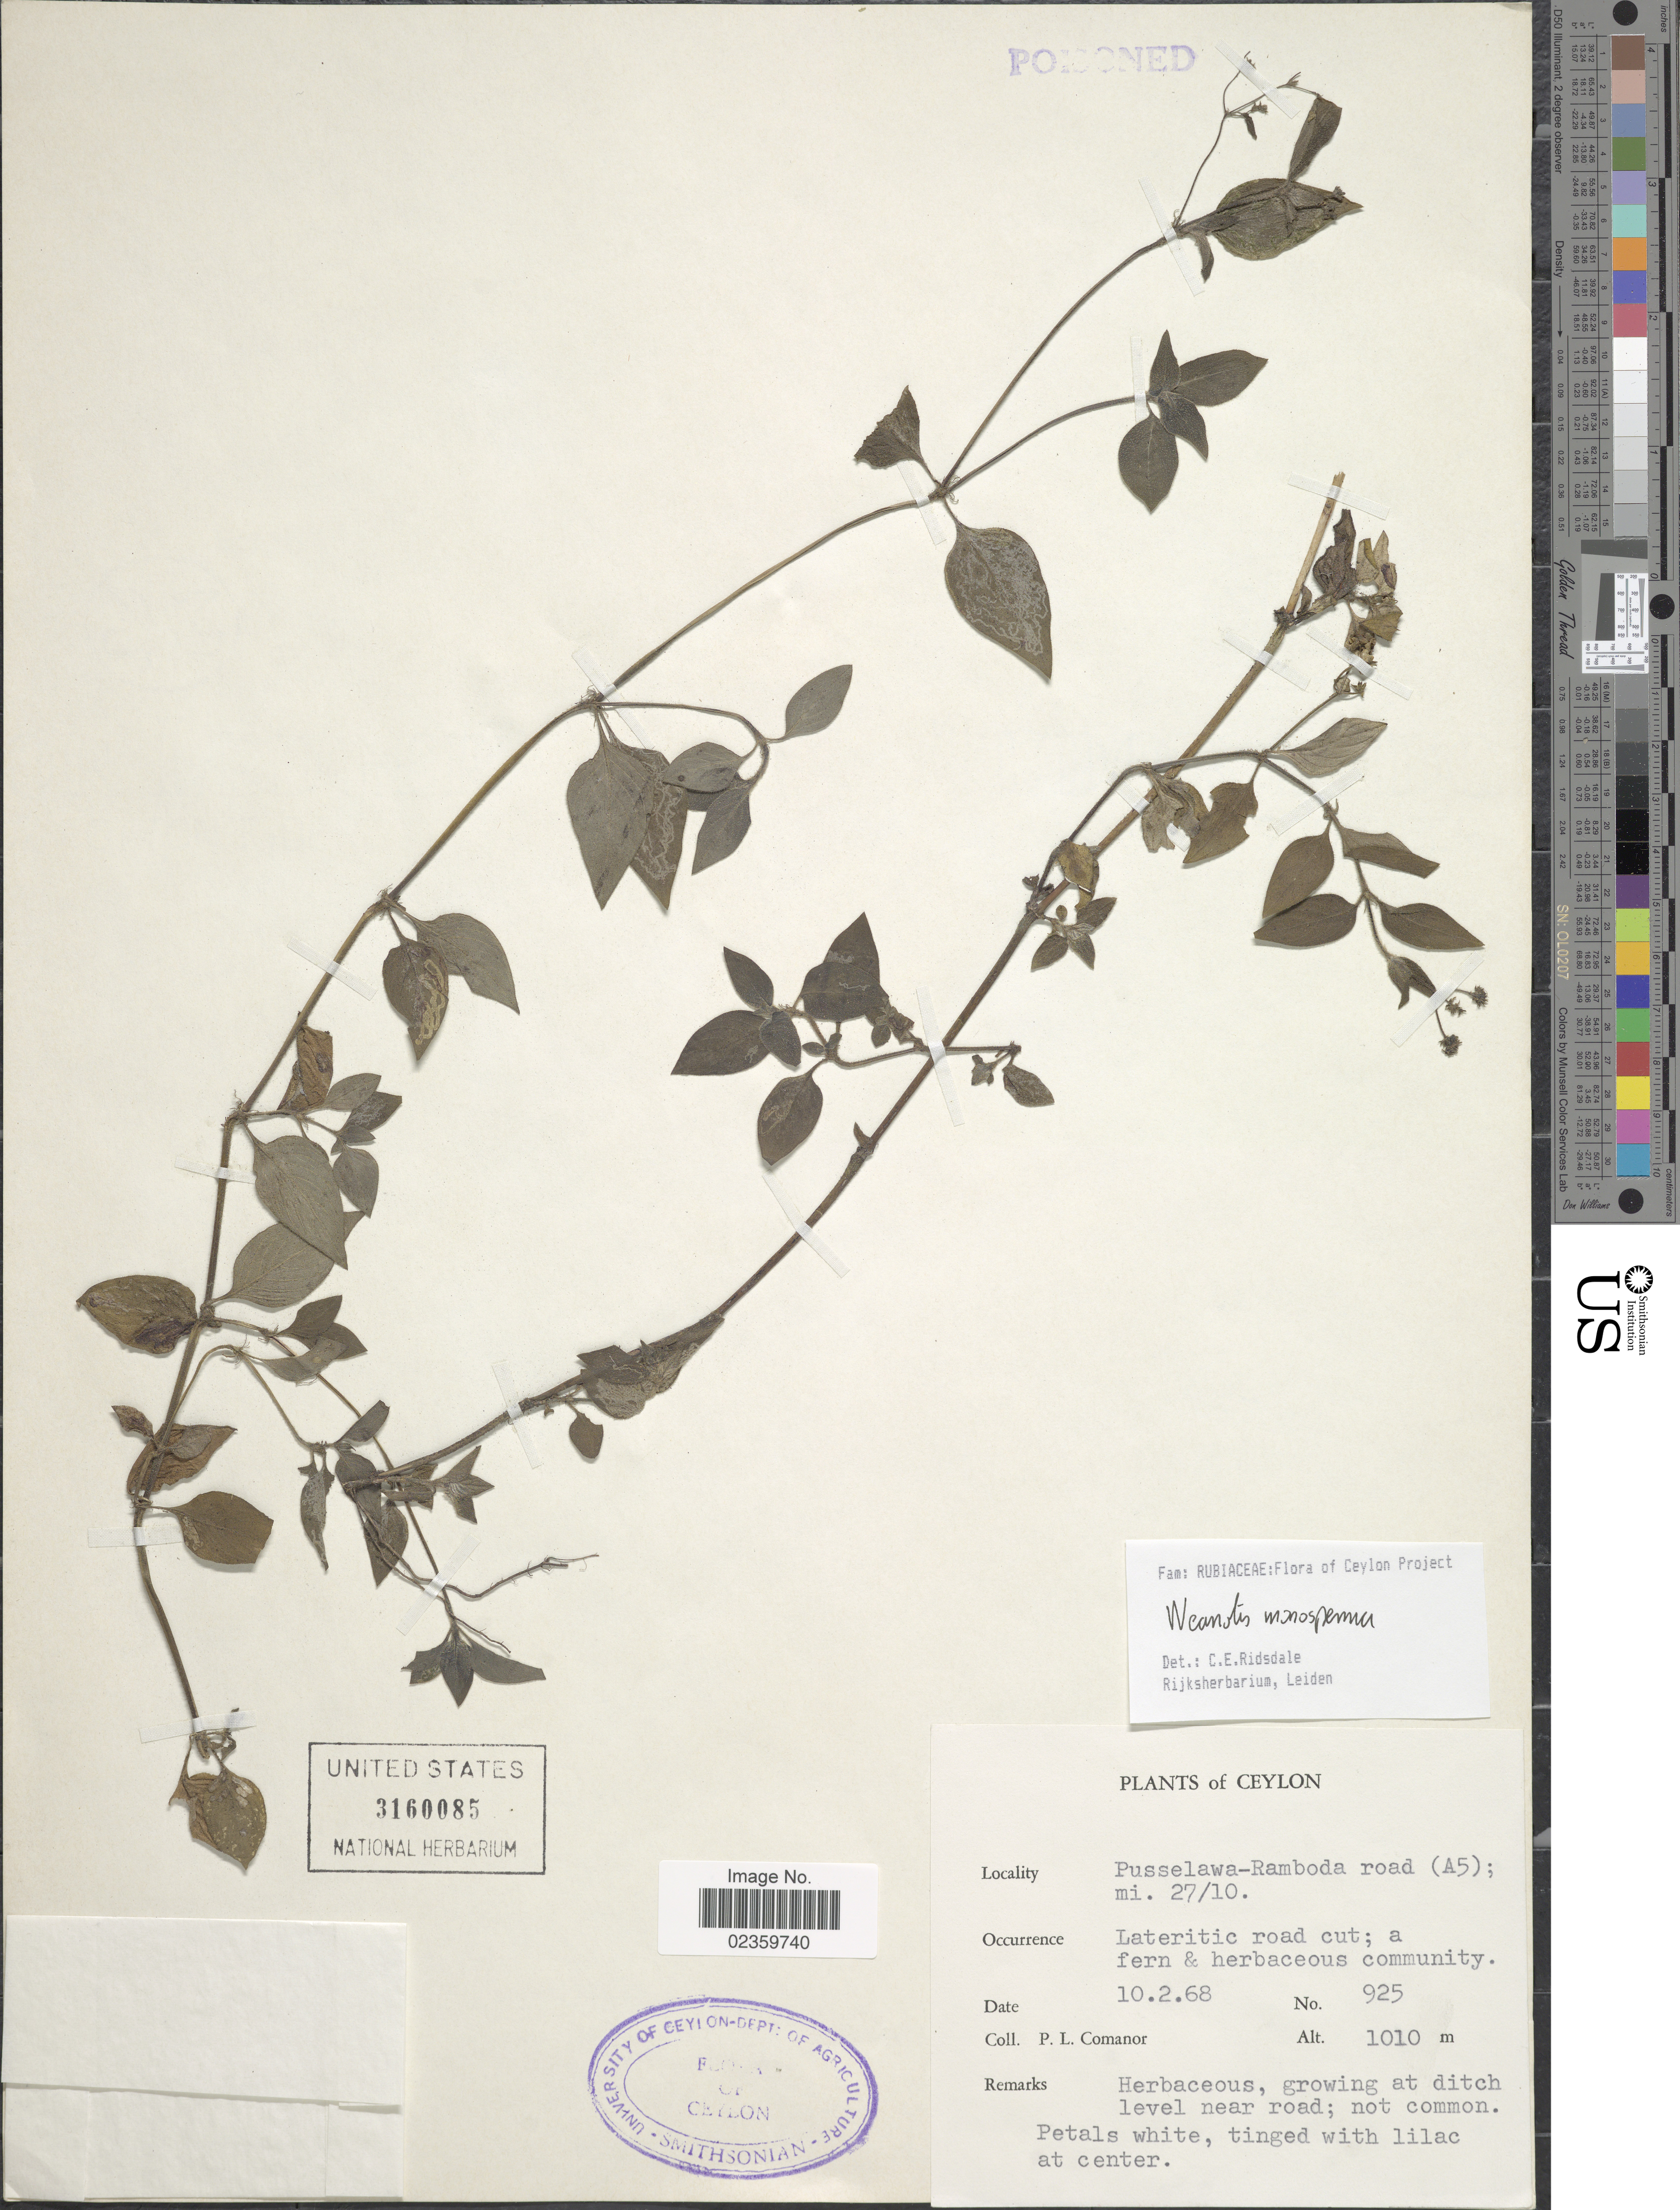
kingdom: Plantae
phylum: Tracheophyta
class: Magnoliopsida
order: Gentianales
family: Rubiaceae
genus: Neanotis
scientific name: Neanotis monosperma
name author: (Wight & Arn.) W.H. Lewis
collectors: P. Comanor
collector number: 925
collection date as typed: Transcribed d/m/y: 10/2/68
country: Sri Lanka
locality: Ceylon, Pusselawa-Ramboda road (A5); mi. 27/10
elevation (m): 1010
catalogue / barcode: US 3160085